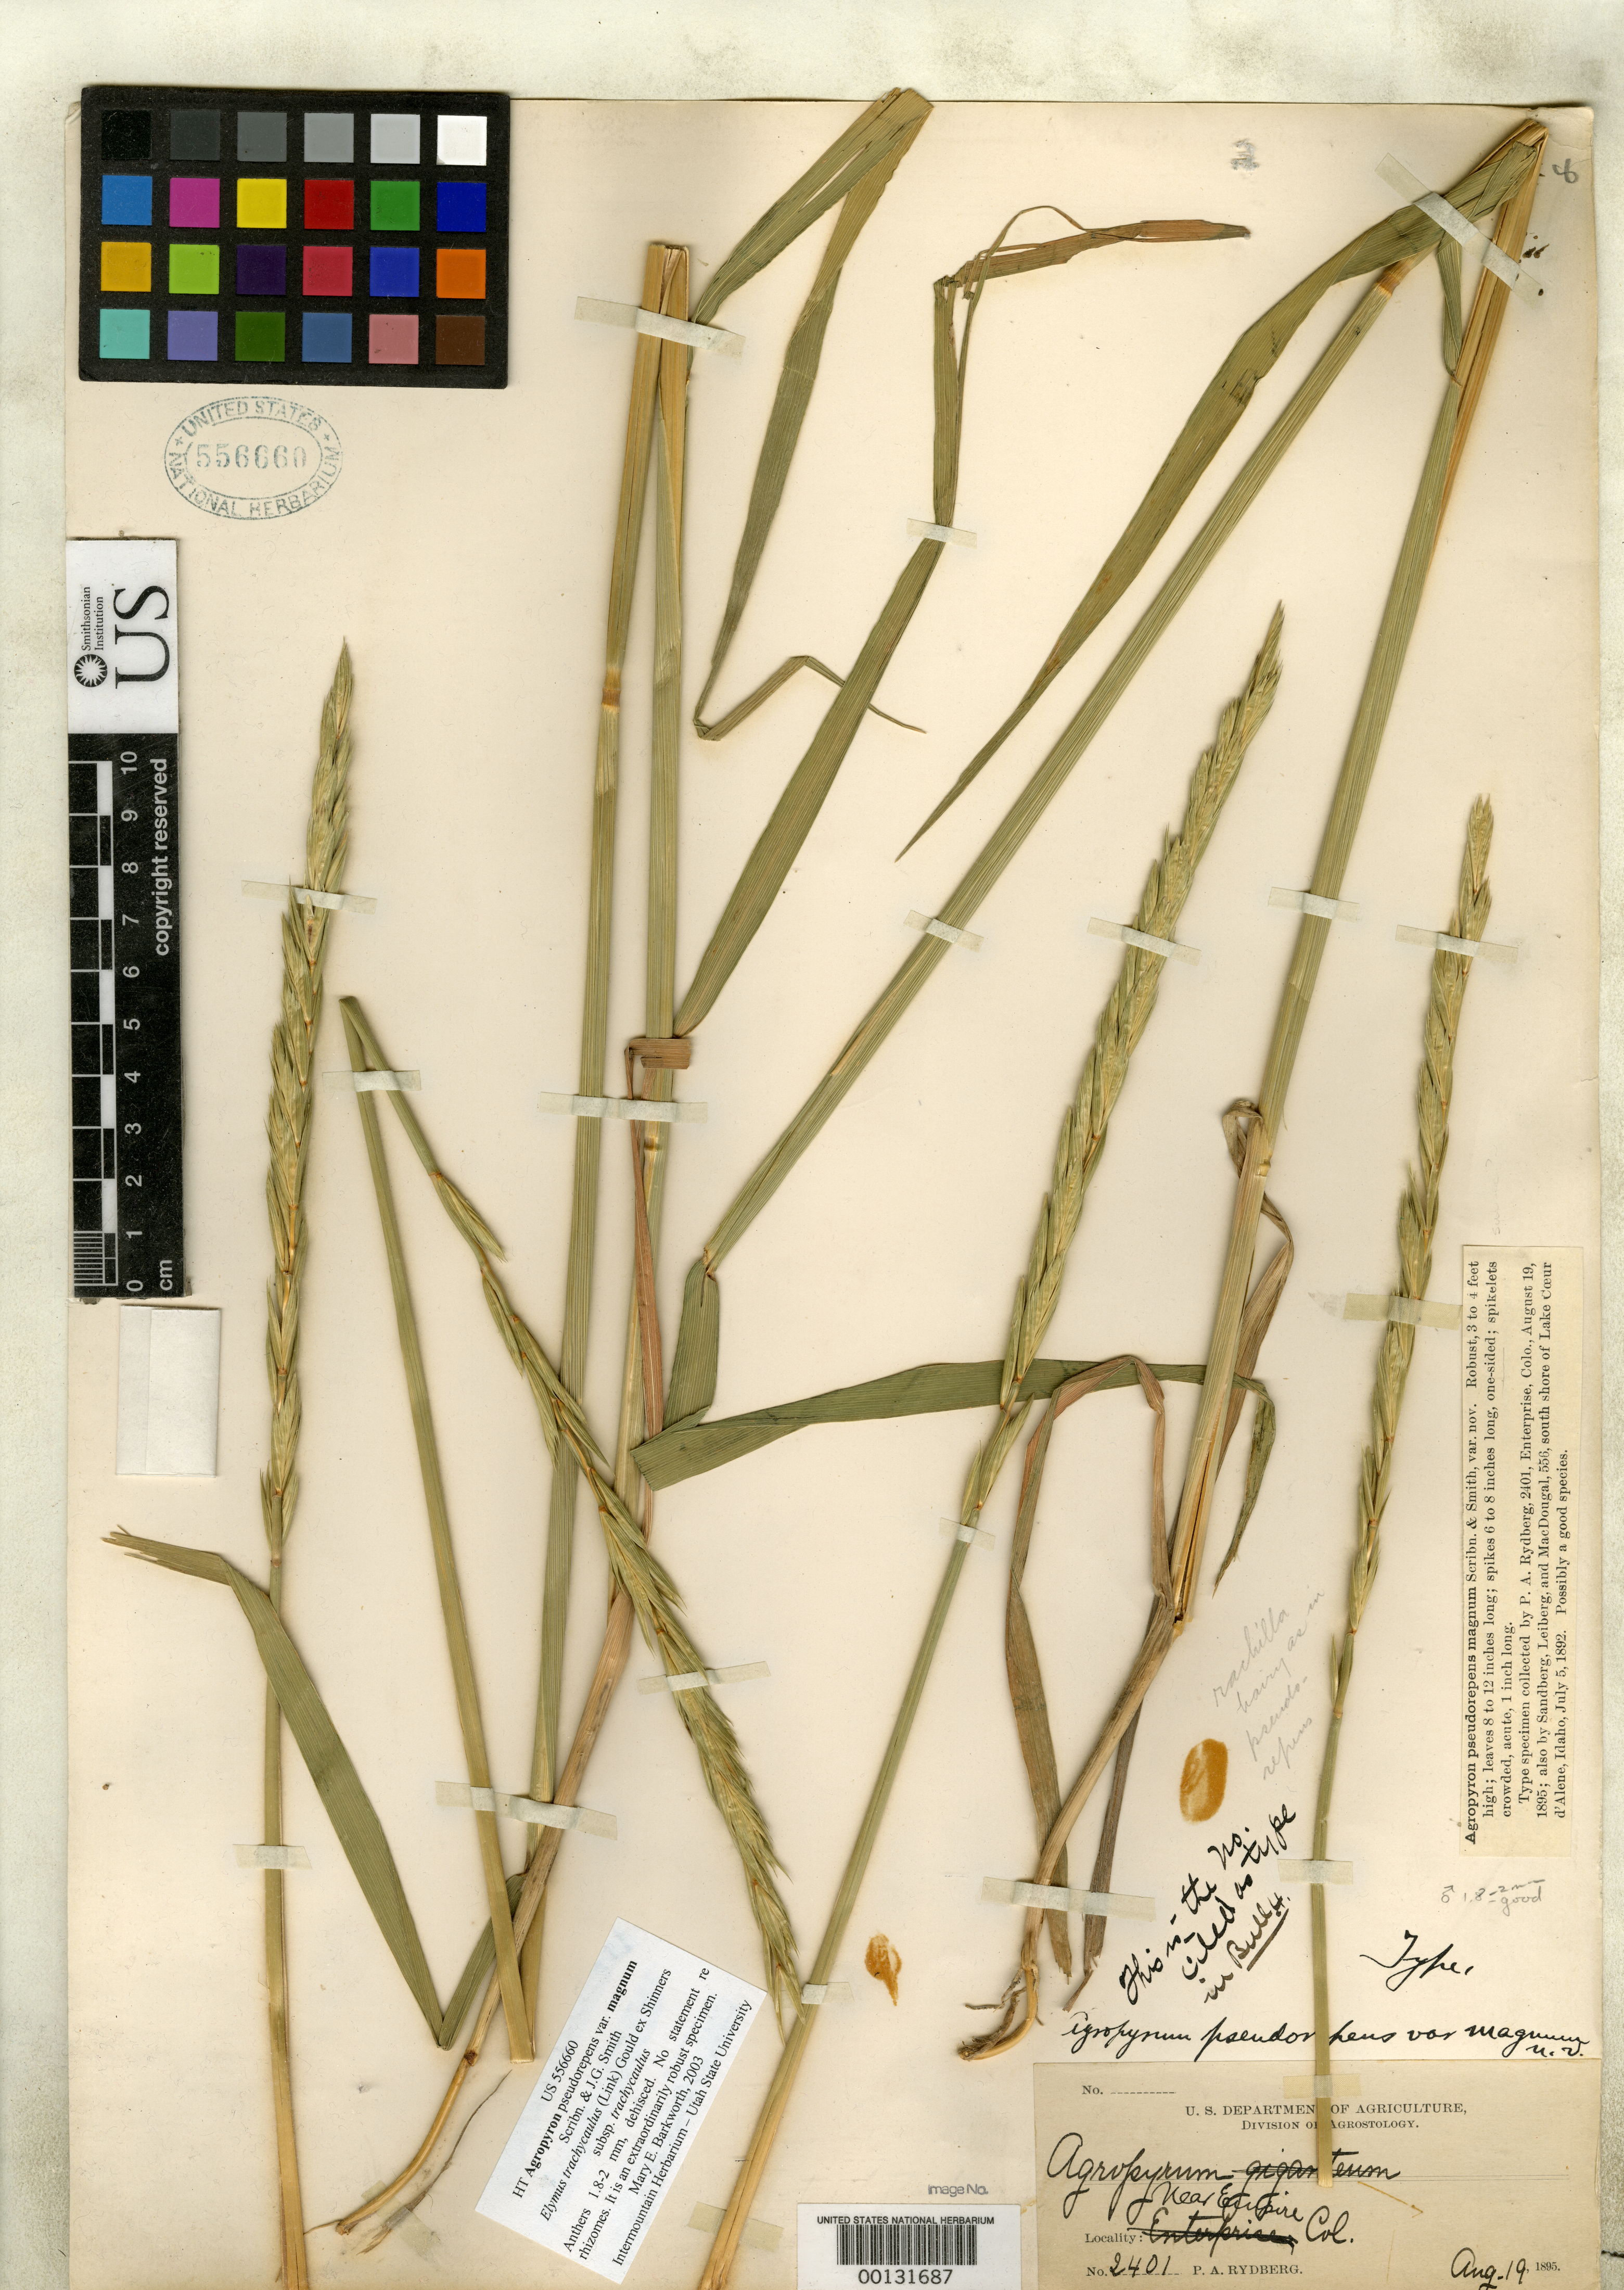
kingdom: Plantae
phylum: Tracheophyta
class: Liliopsida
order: Poales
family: Poaceae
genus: Agropyron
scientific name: Agropyron pseudorepens var. magnum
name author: Scribn. & J.G. Sm.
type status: Holotype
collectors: P. A. Rydberg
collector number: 2401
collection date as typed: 19 Aug 1895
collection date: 1895-08-19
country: United States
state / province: Colorado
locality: Enterprise.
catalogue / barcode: US 556660